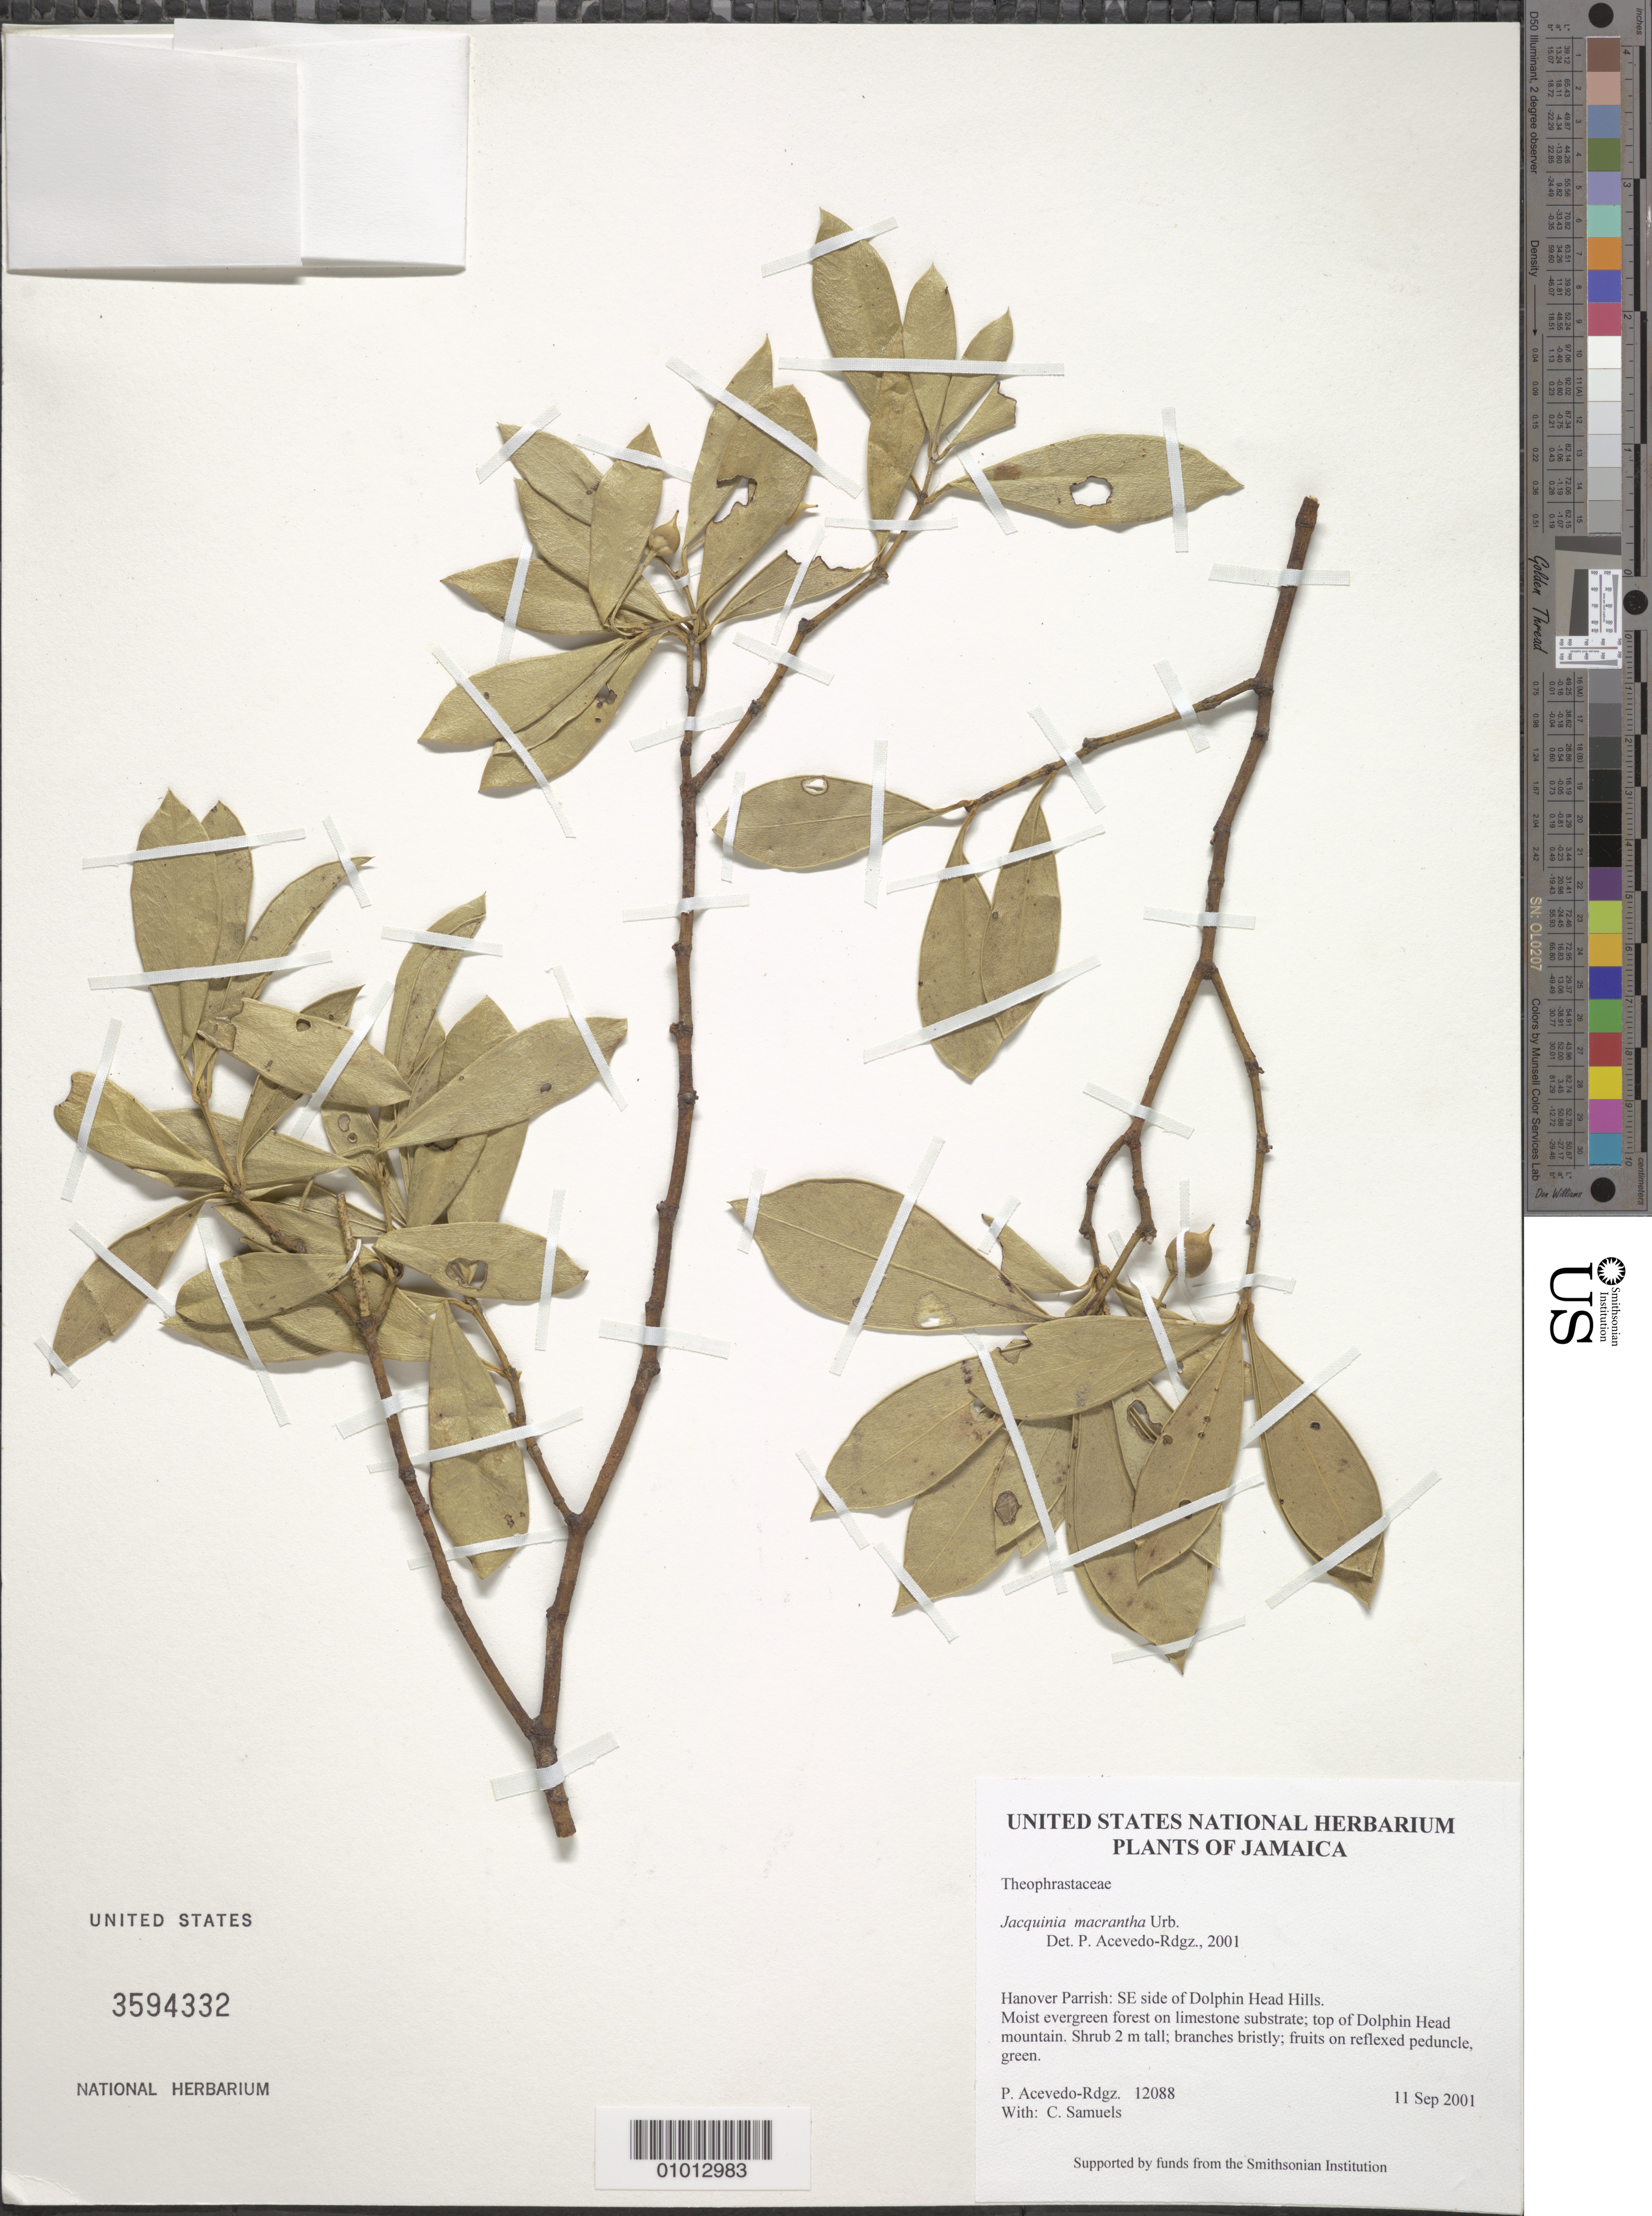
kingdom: Plantae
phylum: Tracheophyta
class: Magnoliopsida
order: Ericales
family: Primulaceae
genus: Jacquinia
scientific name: Jacquinia macrantha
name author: Urb.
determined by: Acevedo-Rodríguez, P., (BOT), Smithsonian Institution - National Museum of Natural History (UNITED STATES)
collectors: P. Acevedo-Rodr. & C. Samuels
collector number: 12088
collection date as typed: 11 Sep 2001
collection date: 2001-09-11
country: Jamaica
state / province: Hanover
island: Jamaica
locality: Hanover Parrish: SE side of Dolphin Head Hills.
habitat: Moist evergreen forest on limestone substrate; top of Dolphin Head mountain.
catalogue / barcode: US 3594332